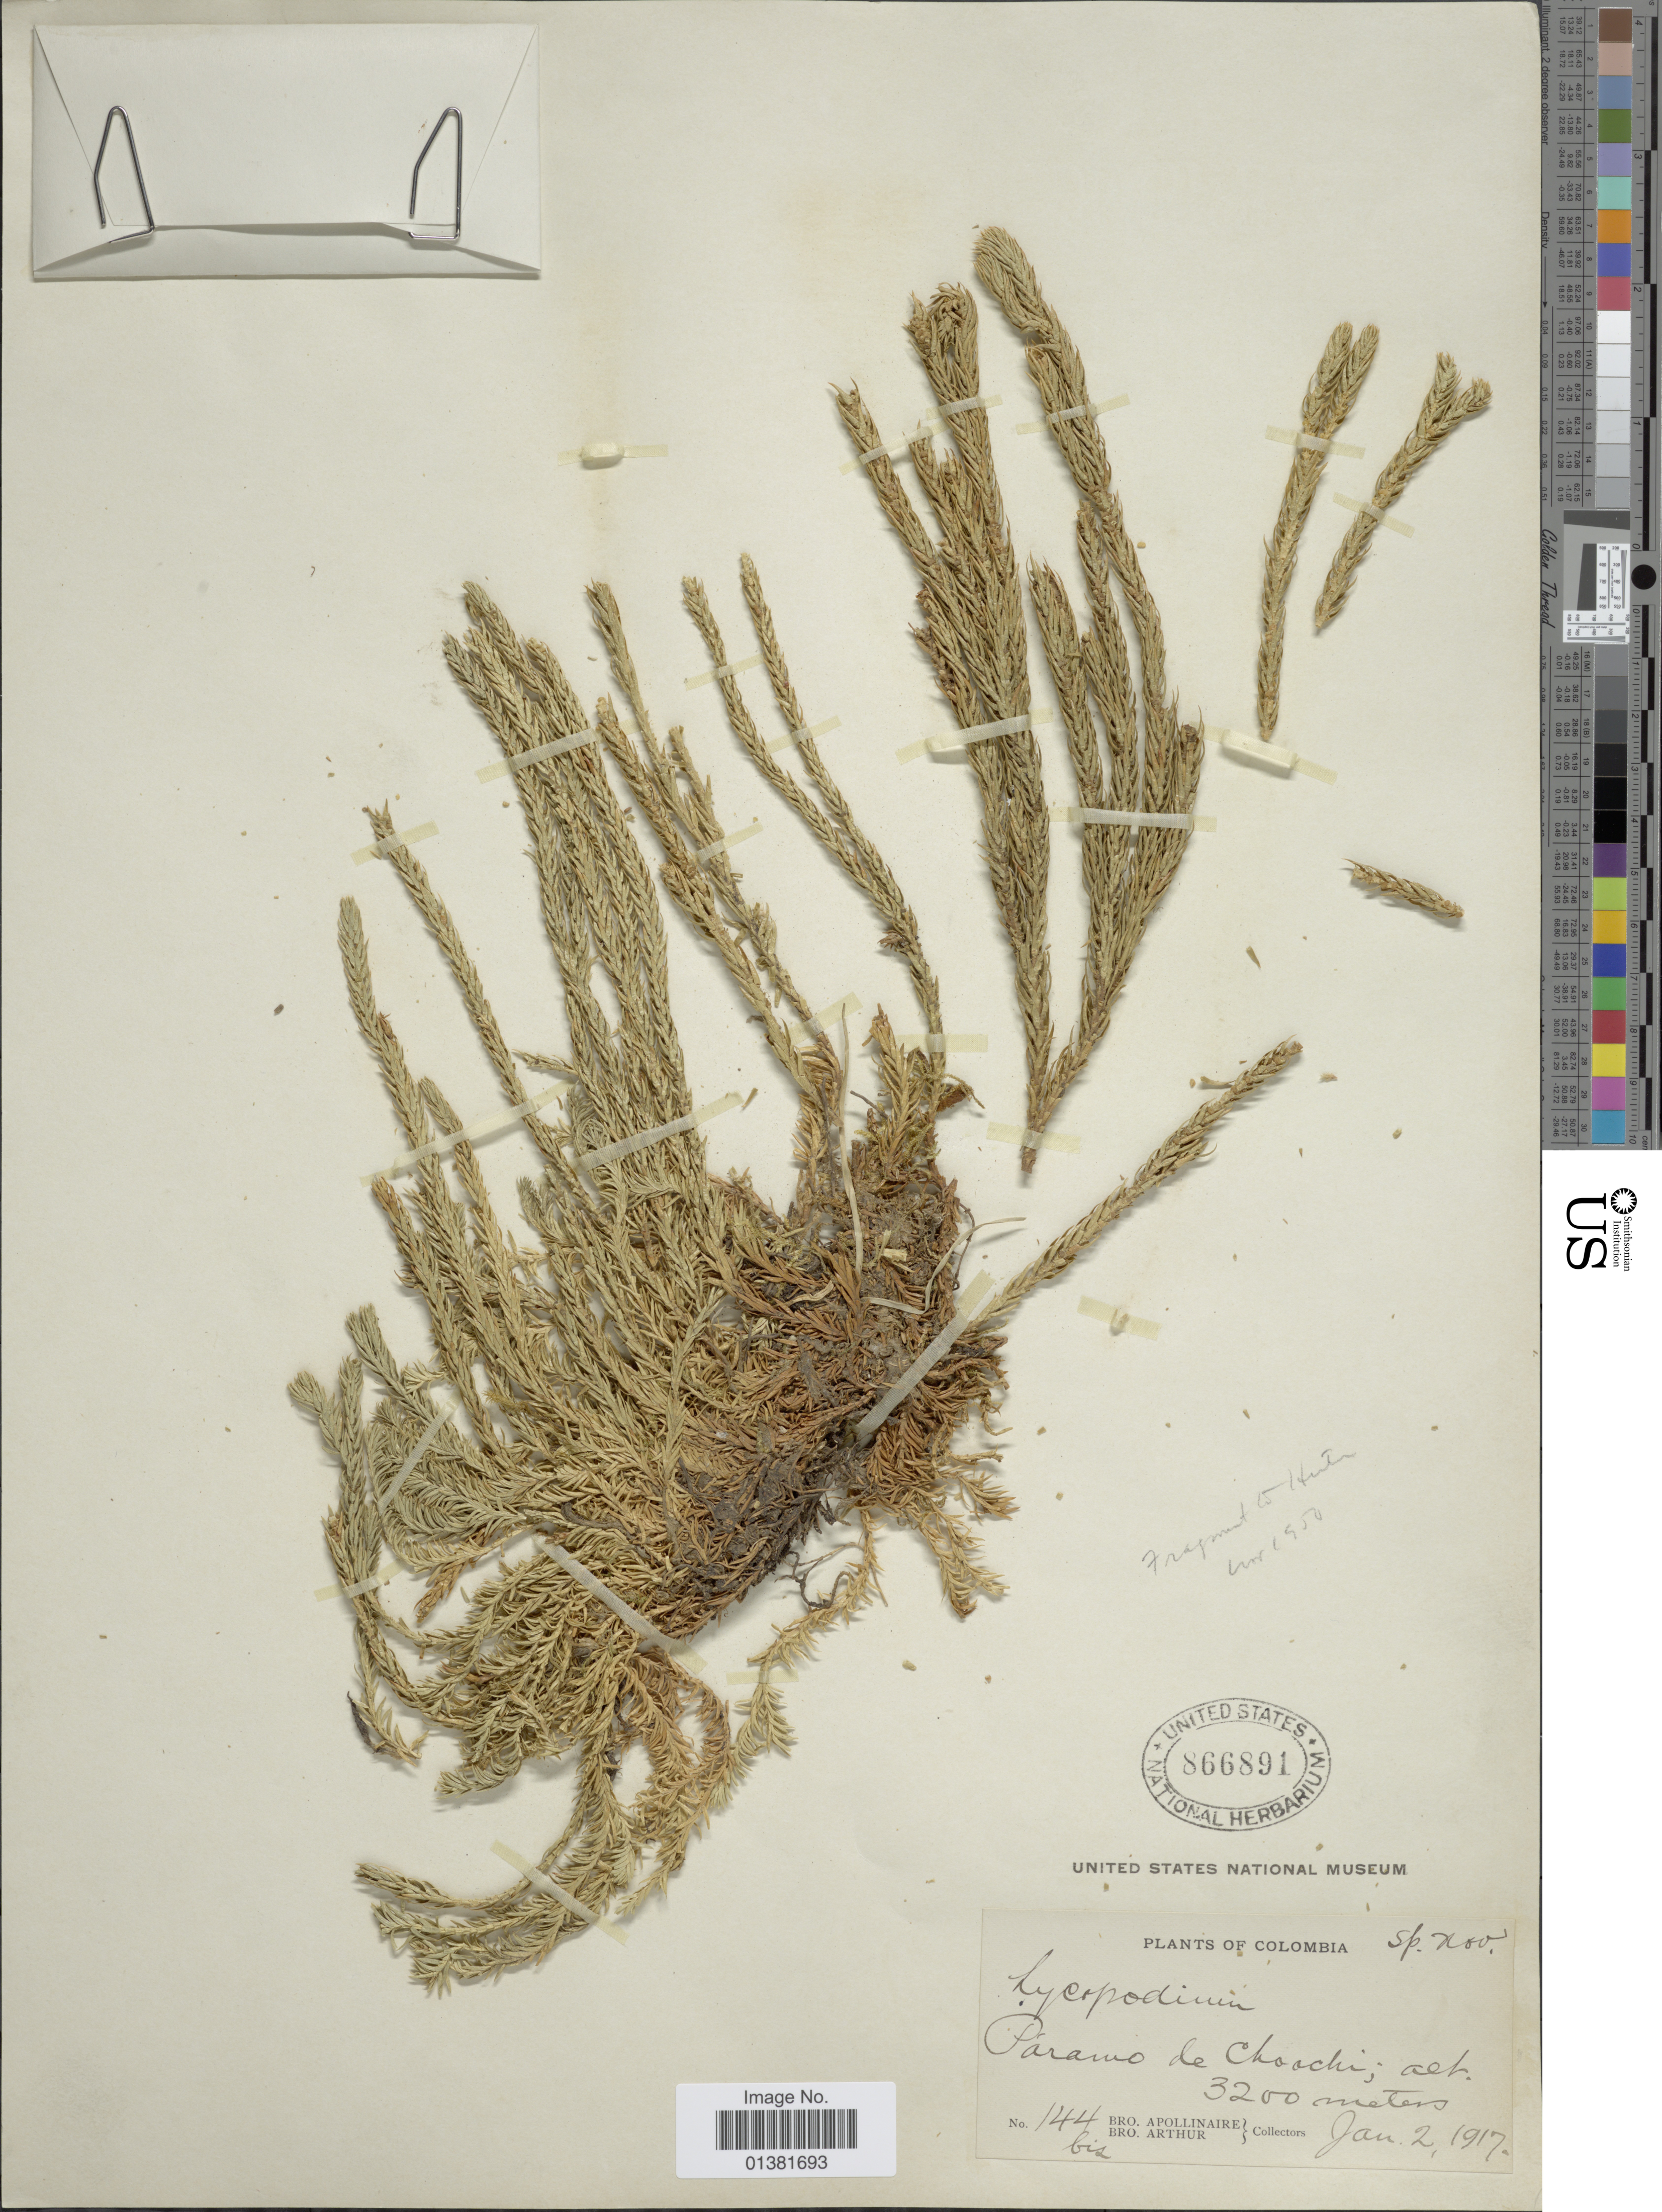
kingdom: Plantae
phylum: Tracheophyta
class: Lycopodiopsida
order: Lycopodiales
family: Lycopodiaceae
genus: Phlegmariurus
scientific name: Phlegmariurus sp.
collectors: Bro. Apollinaire & Bro. Arthur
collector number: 144bis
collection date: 1917-01-02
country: Colombia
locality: Páramo de Choachi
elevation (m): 3200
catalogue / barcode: US 866891